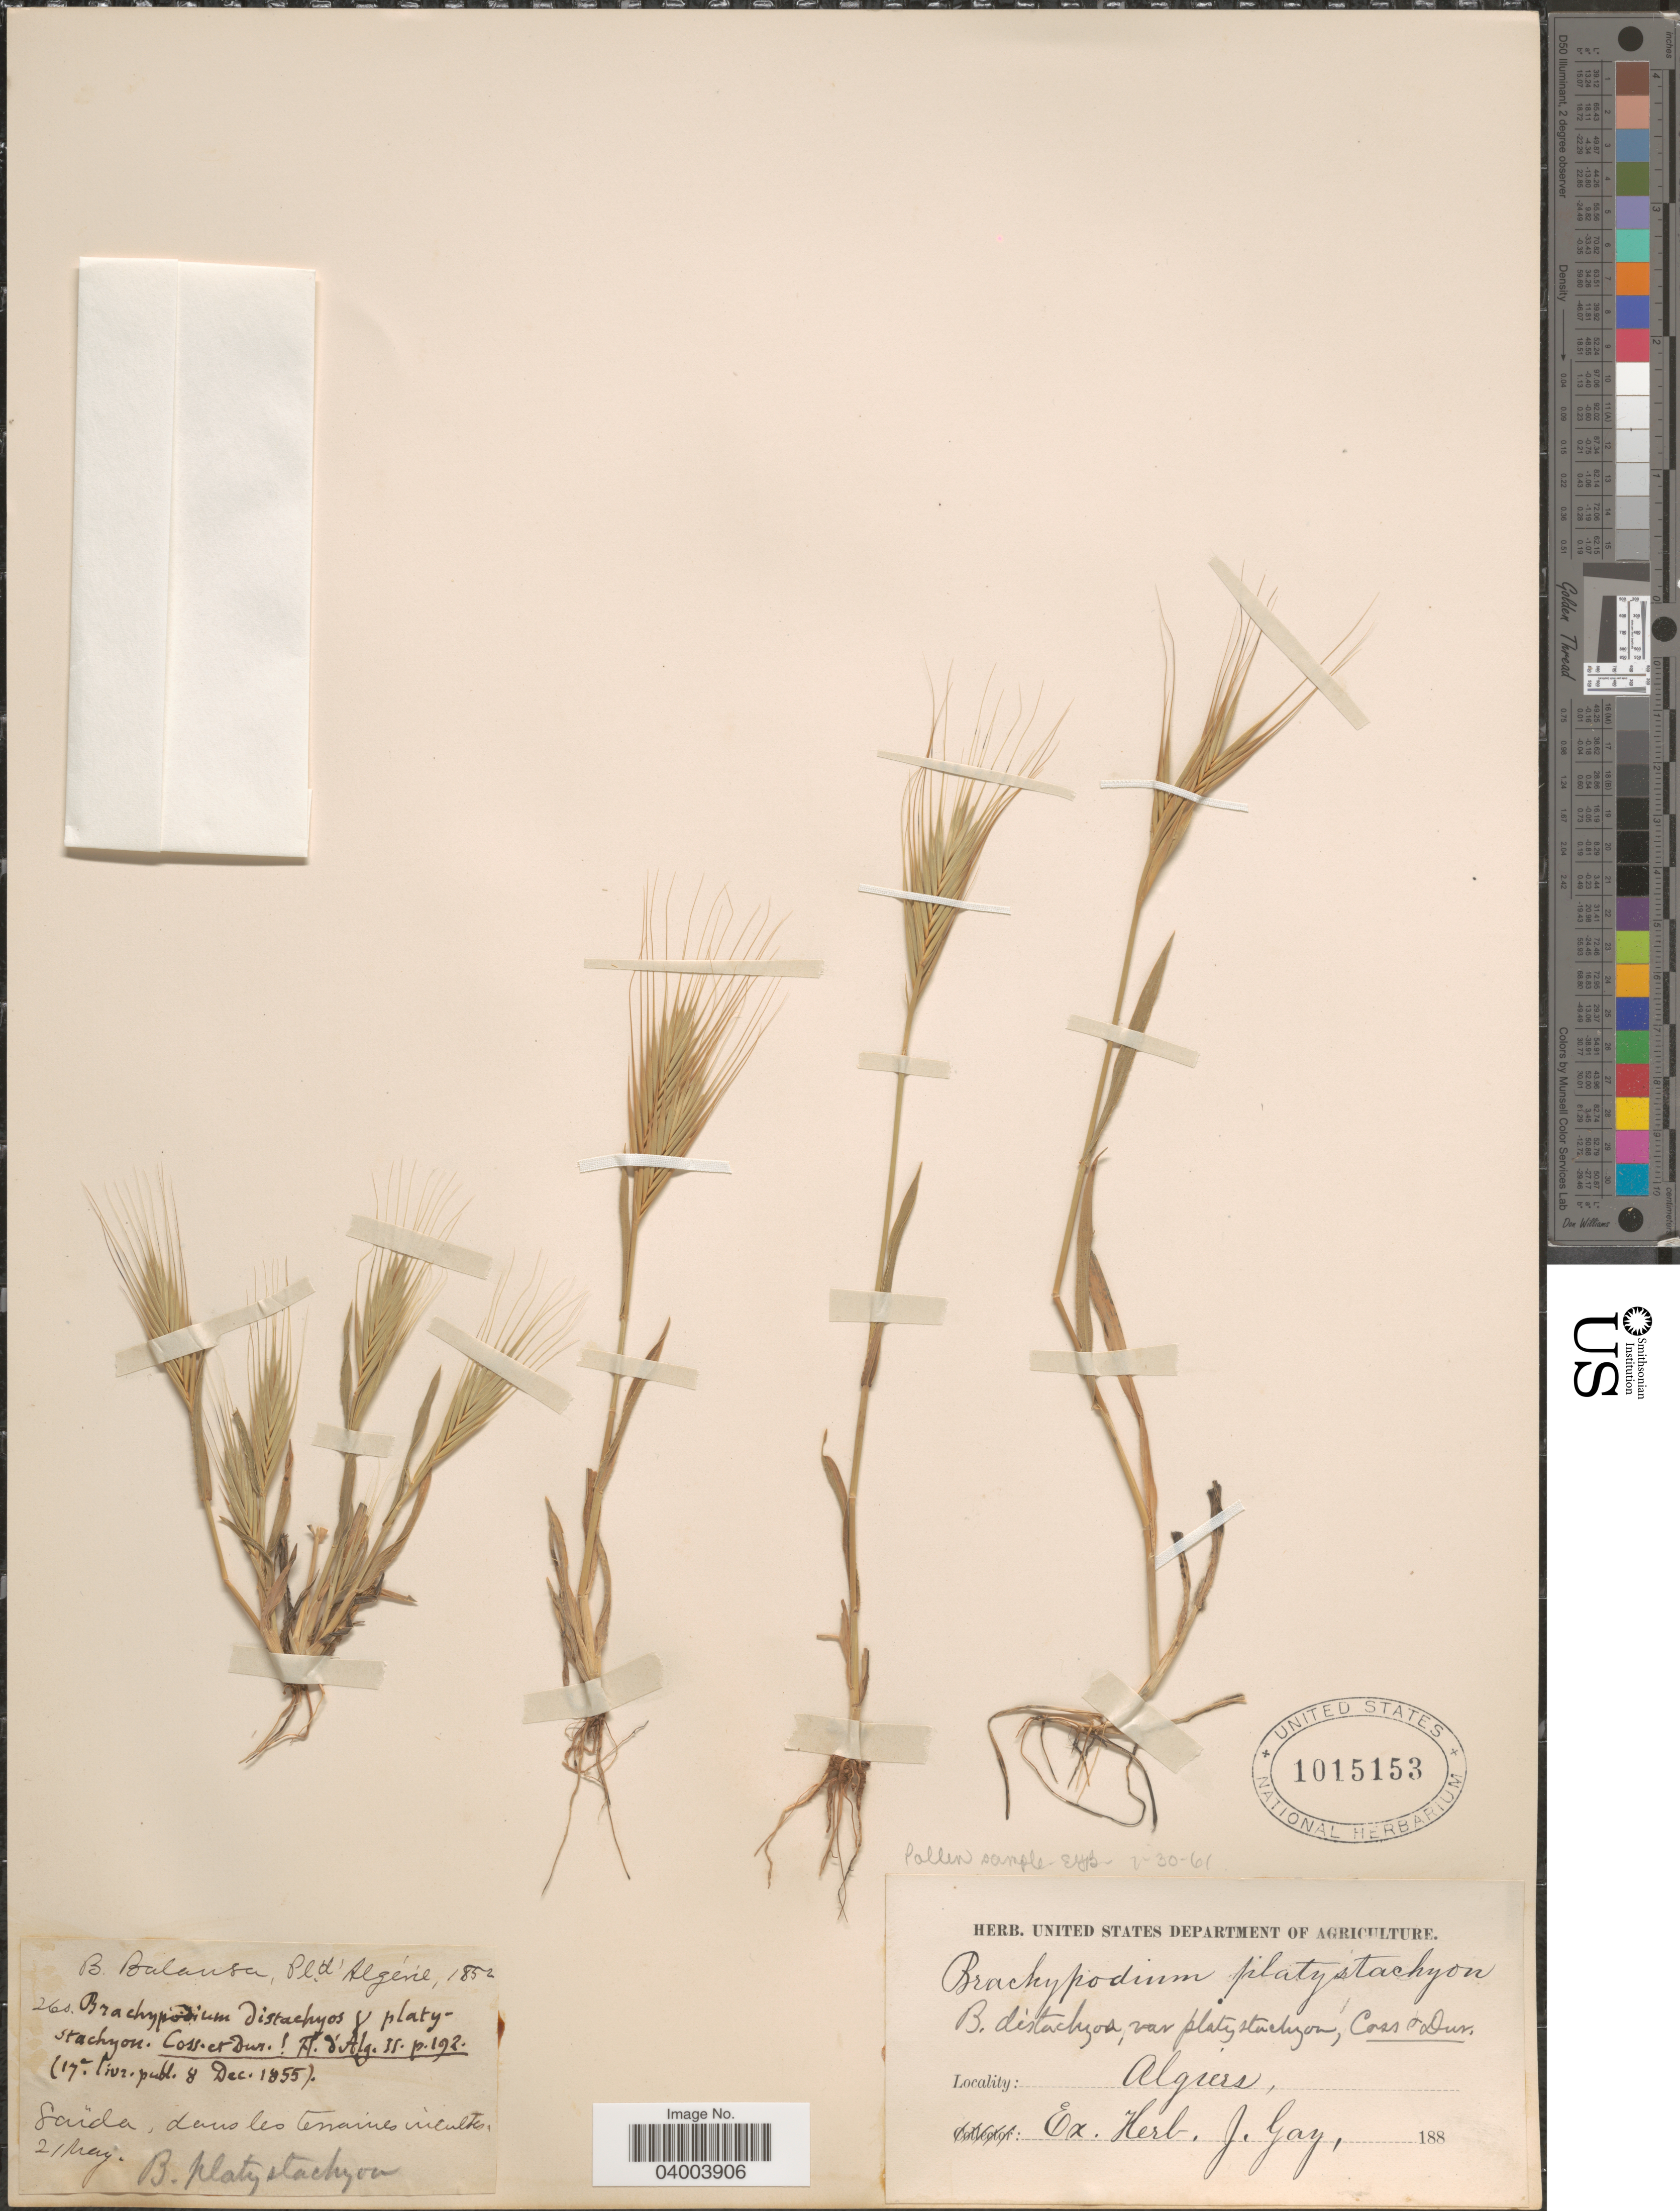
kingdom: Plantae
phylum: Tracheophyta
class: Liliopsida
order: Poales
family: Poaceae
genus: Brachypodium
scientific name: Brachypodium platystachyum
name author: Huber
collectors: B. Balansa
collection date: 1852-05-21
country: Algeria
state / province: Saïda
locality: D'Algérie. Saïda, dans les terraines incultes.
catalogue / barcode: US 1015153